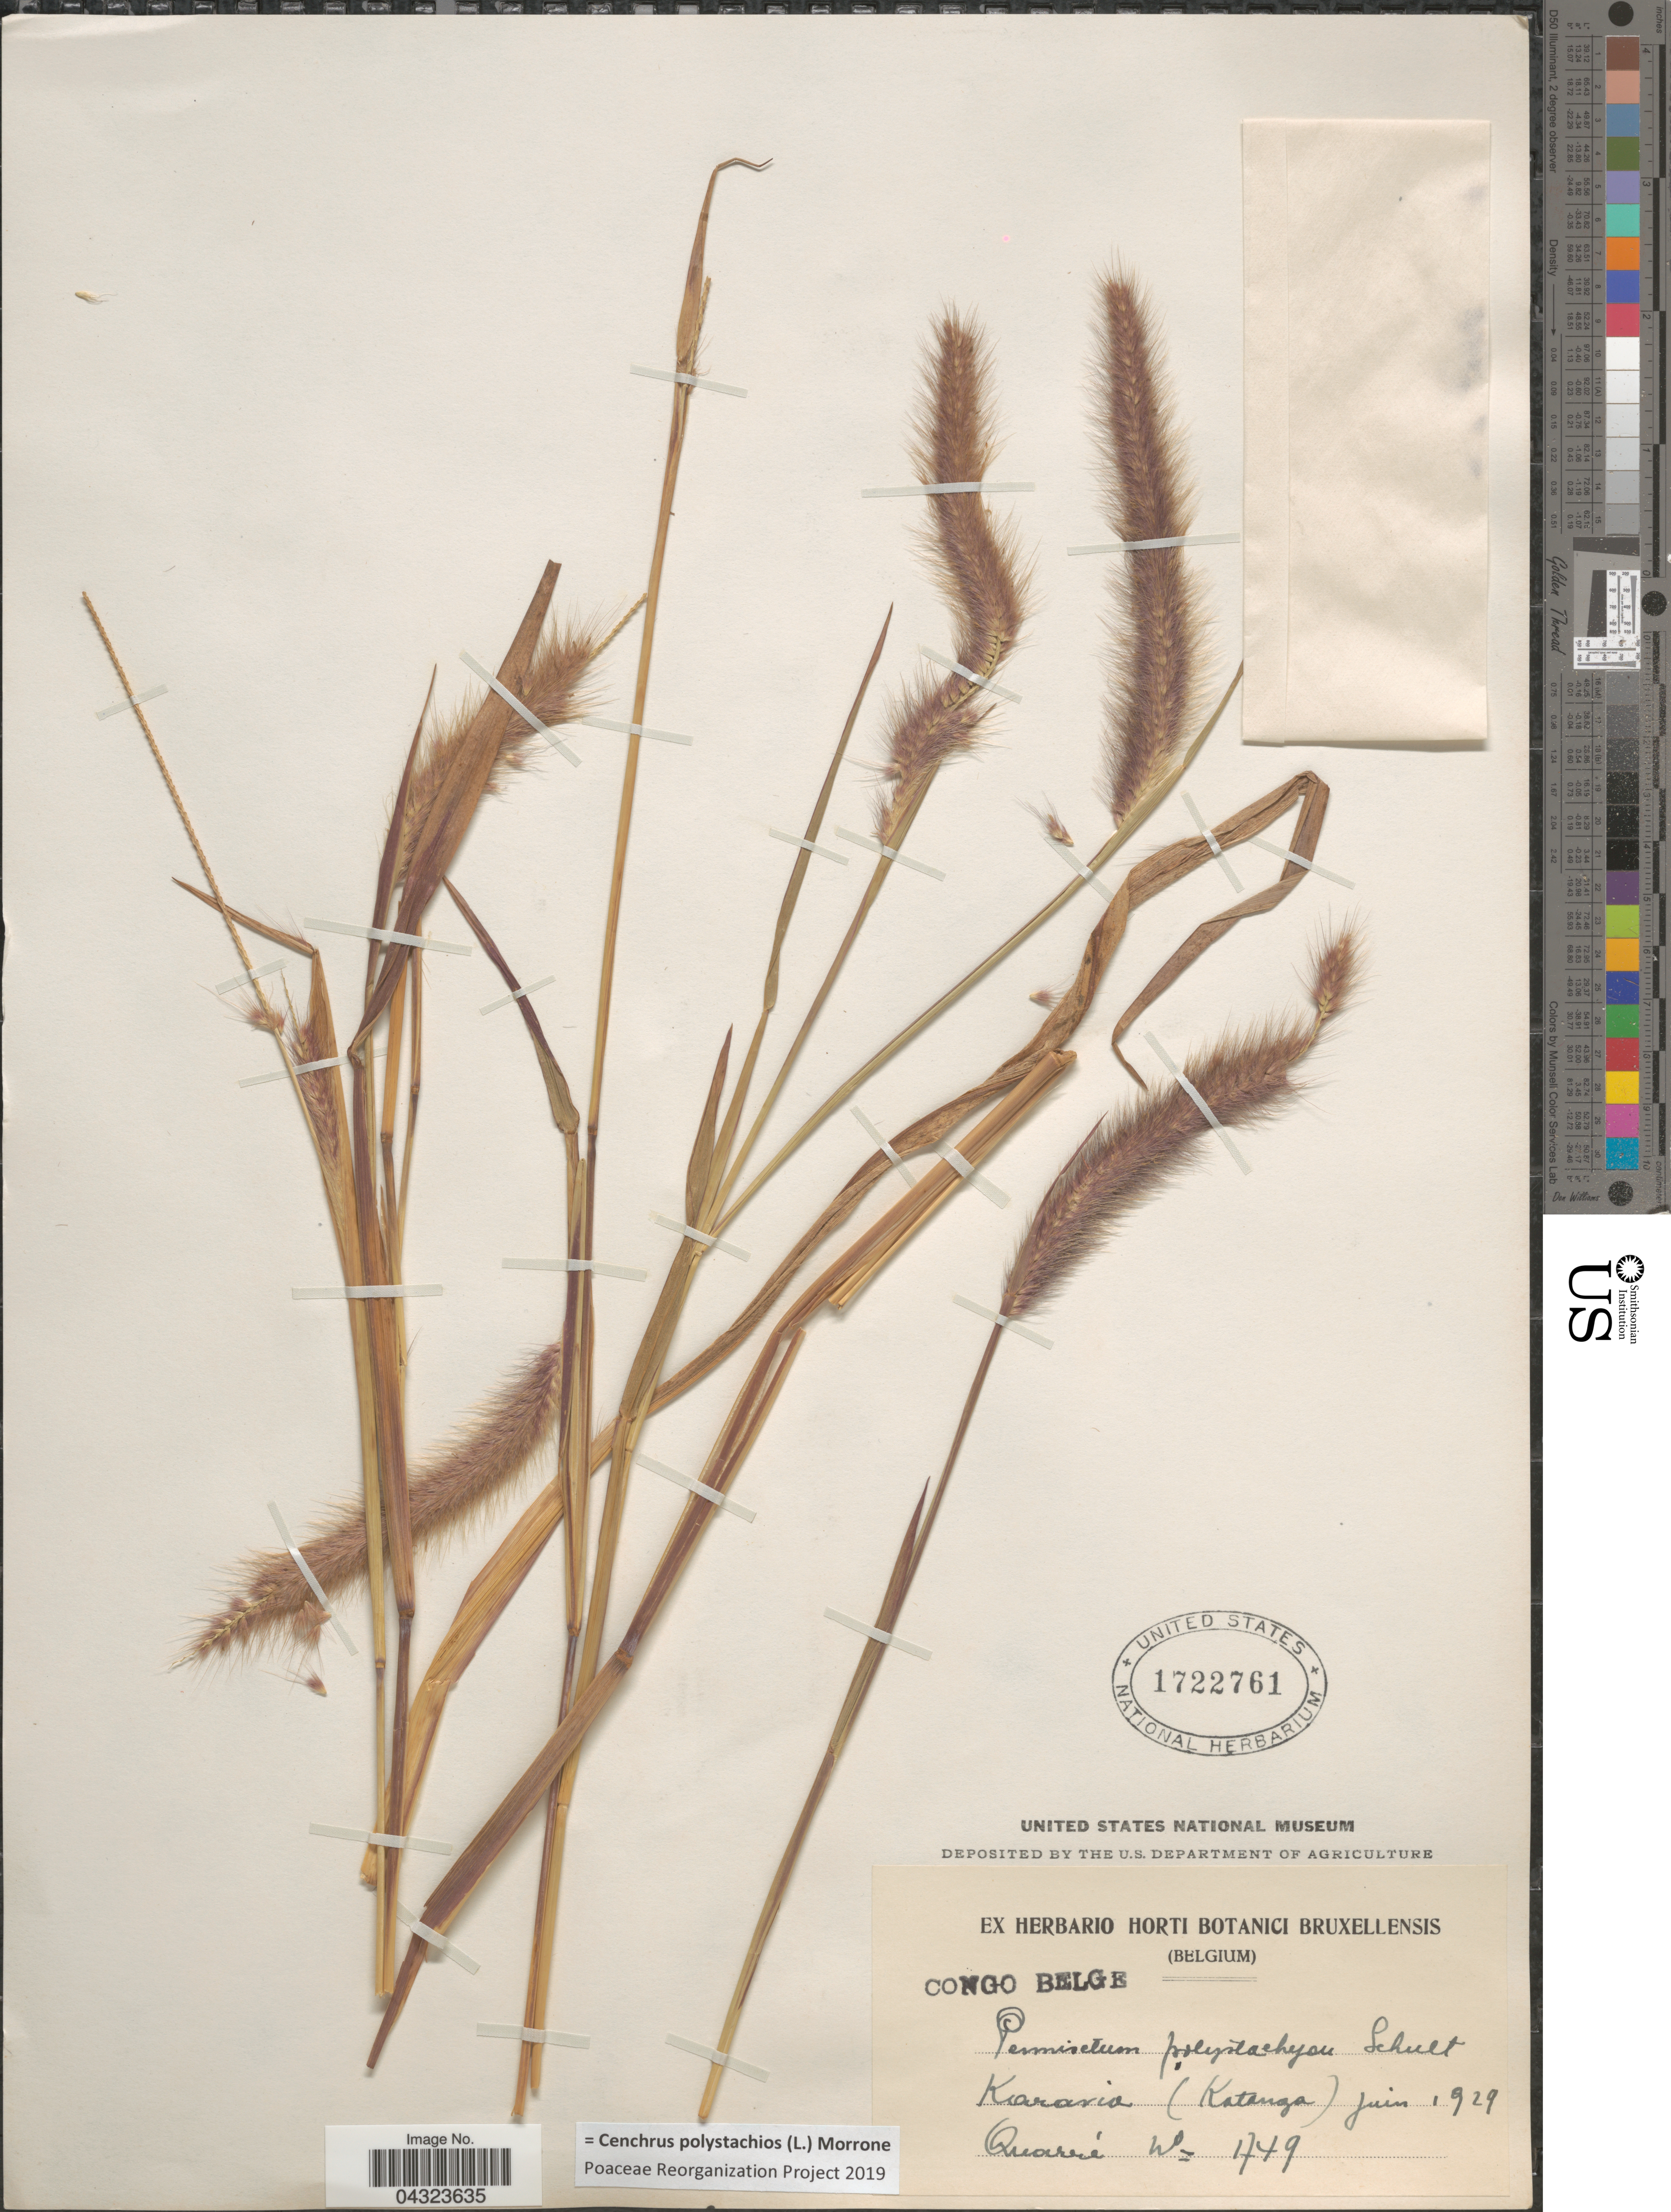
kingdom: Plantae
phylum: Tracheophyta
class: Liliopsida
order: Poales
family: Poaceae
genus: Cenchrus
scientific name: Cenchrus polystachios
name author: (L.) Morrone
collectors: -. Quarre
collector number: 1749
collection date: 1929-06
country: Congo, Democratic Republic of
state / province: Haut-Katanga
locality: Congo Belge. Karavia.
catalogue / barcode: US 1722761